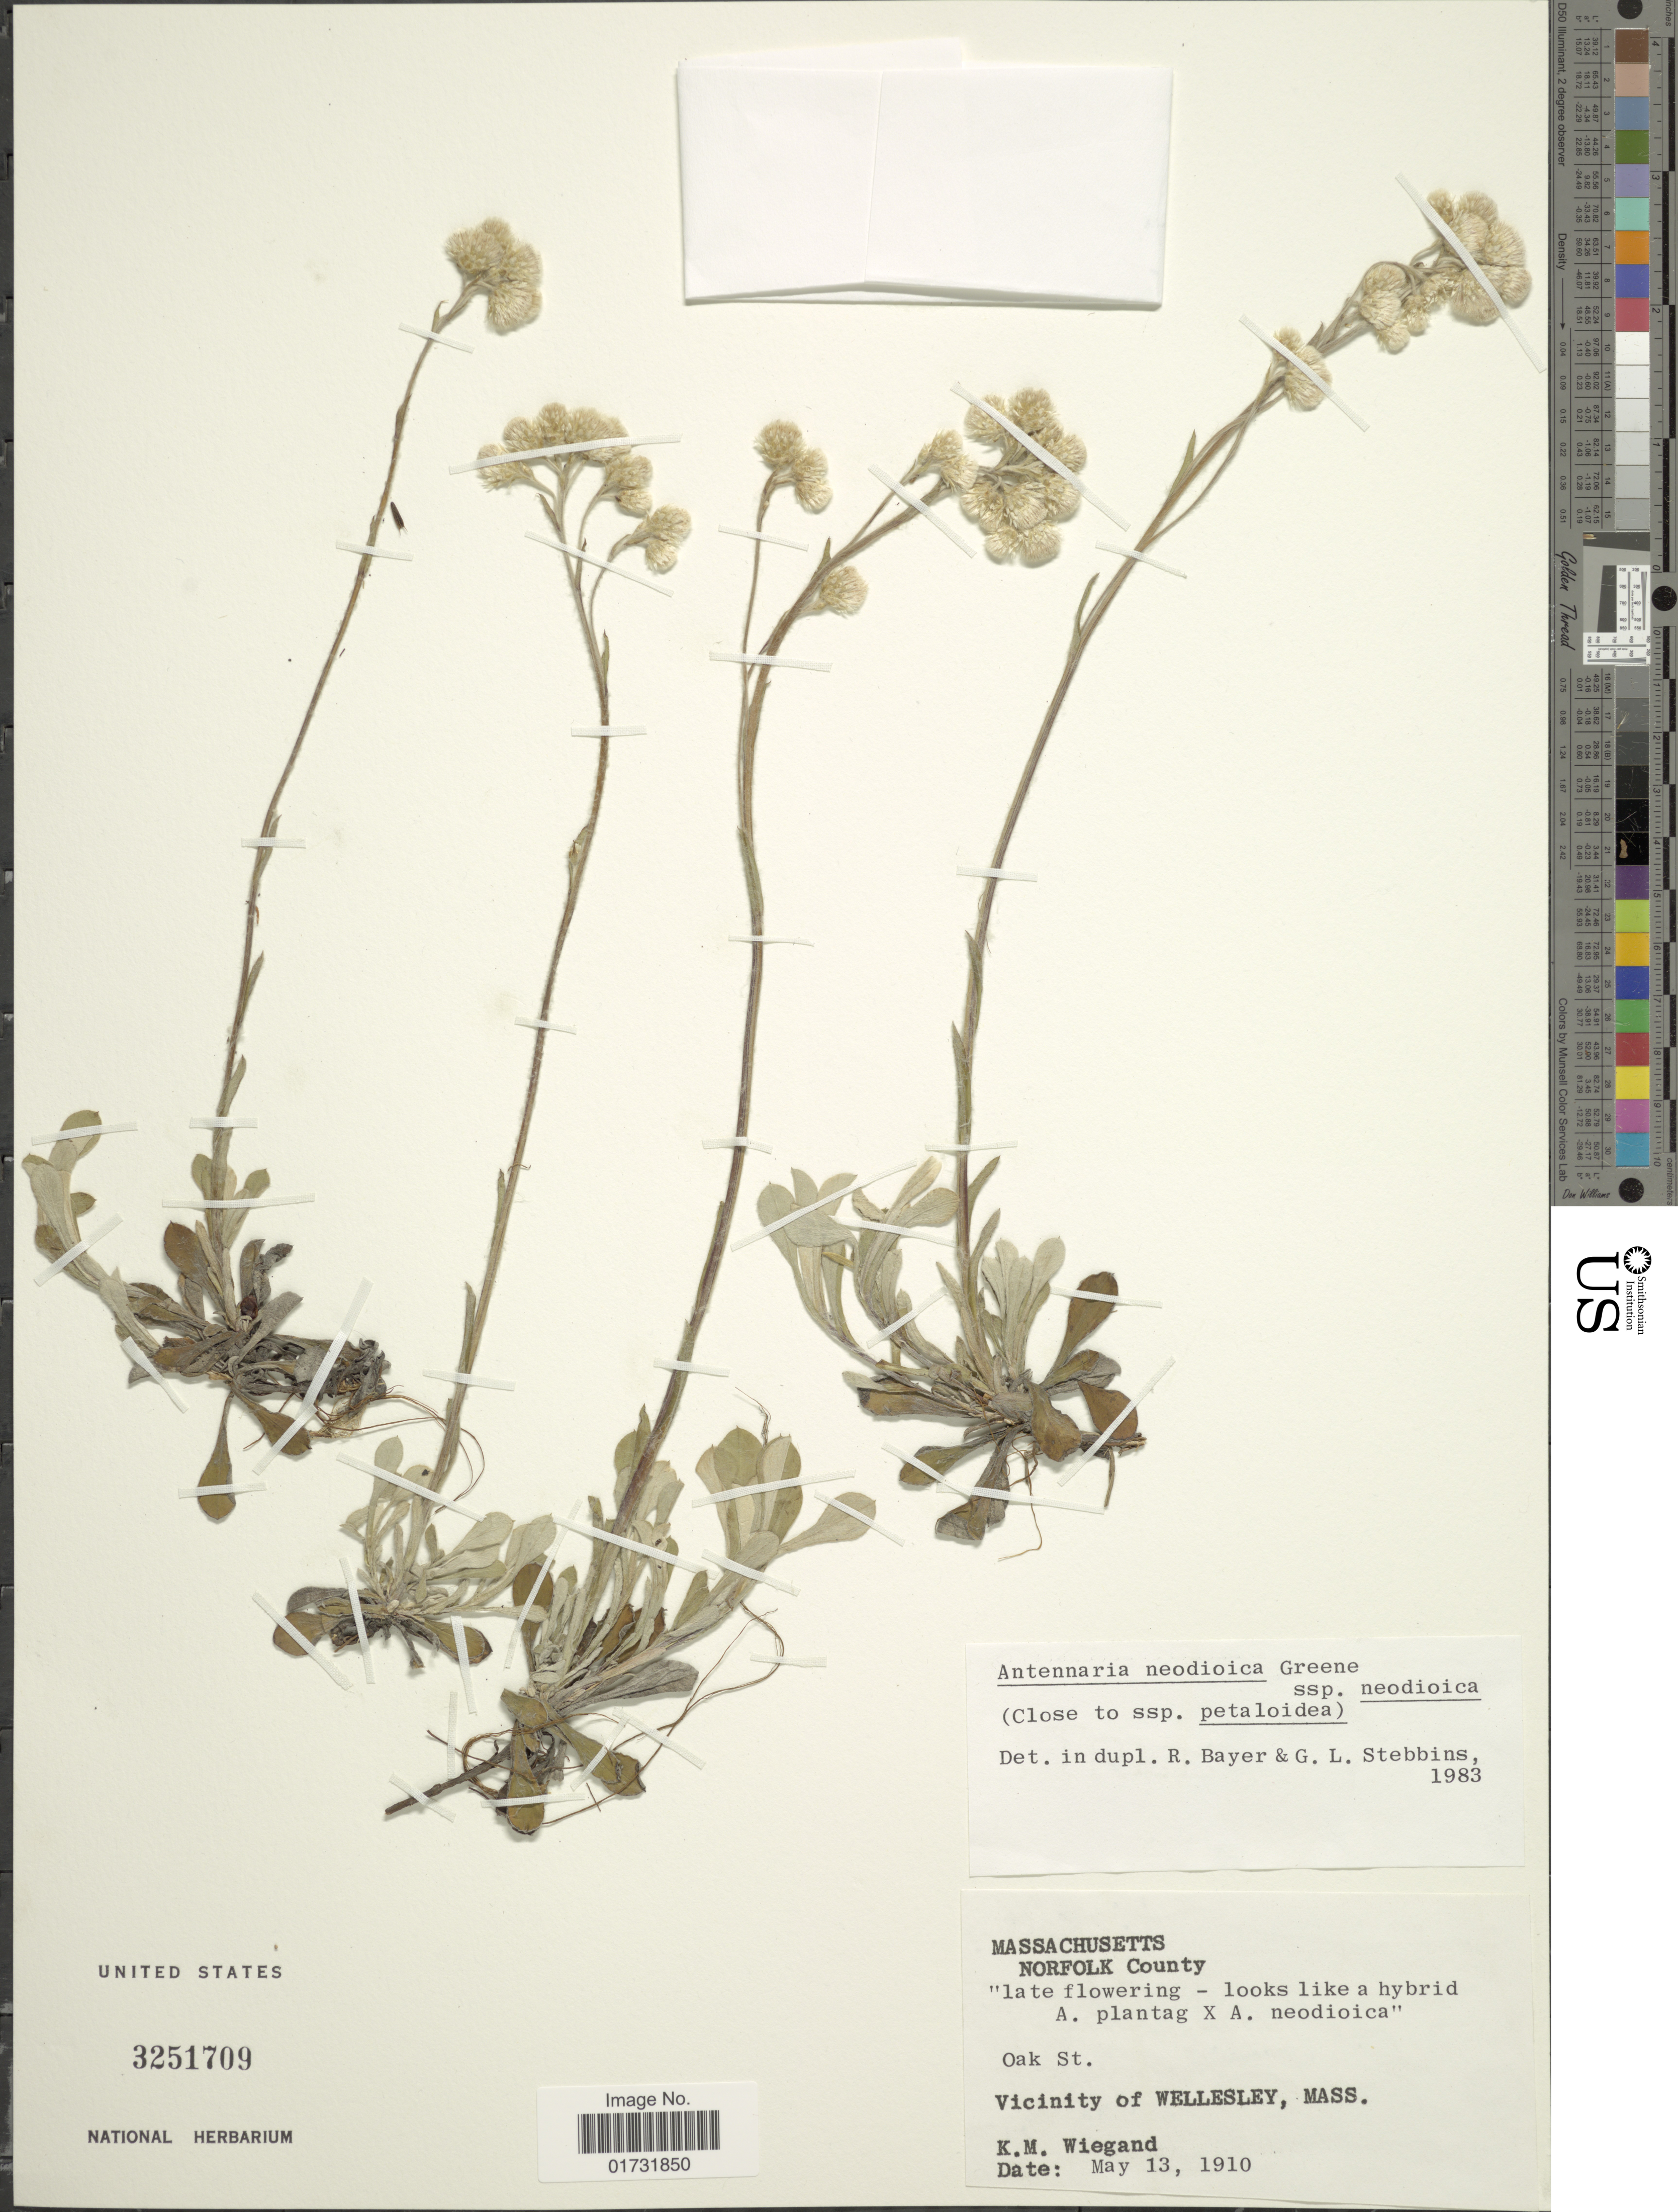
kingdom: Plantae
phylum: Tracheophyta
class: Magnoliopsida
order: Asterales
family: Asteraceae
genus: Antennaria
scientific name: Antennaria neodioica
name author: Greene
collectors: K. M. Wiegand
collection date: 1910-05-13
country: United States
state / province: Massachusetts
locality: Norfolk County. Oak St. Vicinity of Wellesley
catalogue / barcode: US 3251709